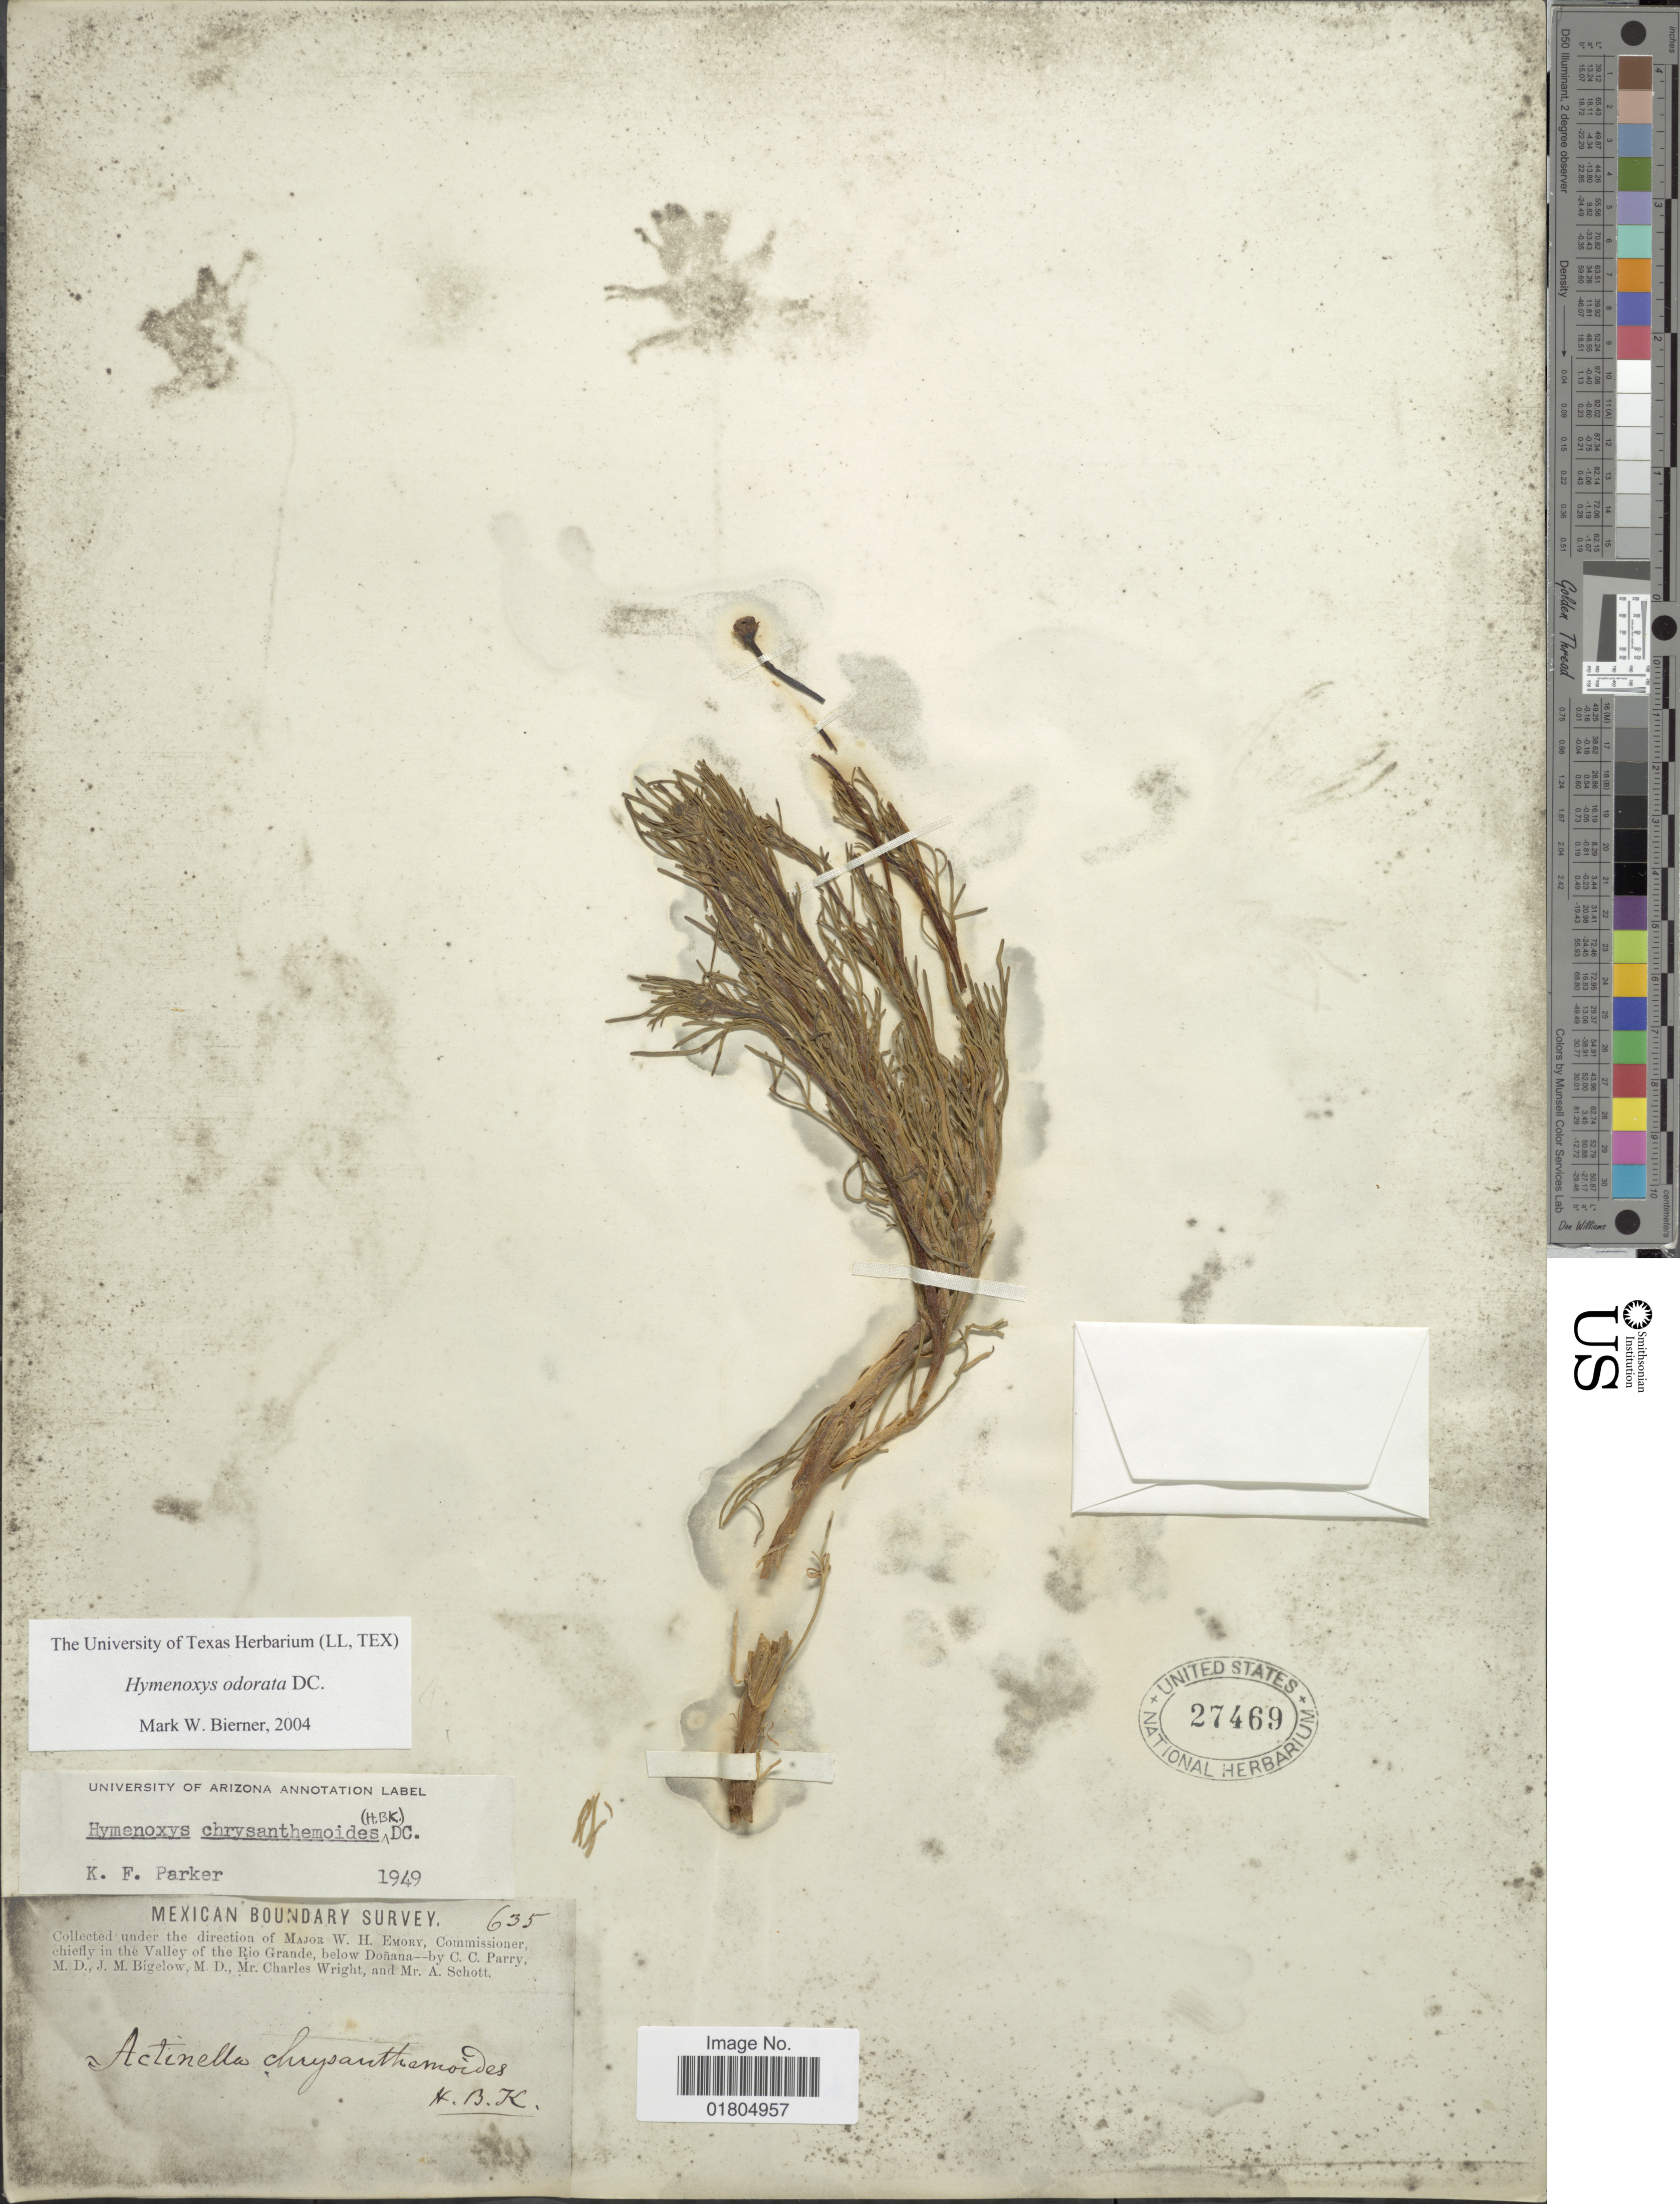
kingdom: Plantae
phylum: Tracheophyta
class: Magnoliopsida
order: Asterales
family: Asteraceae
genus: Hymenoxys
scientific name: Hymenoxys odorata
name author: DC.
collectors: C. C. Parry, J. M. Bigelow, C. Wright & A. Schott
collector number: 635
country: Mexico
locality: In the Valley of the Rio Grande, below Donana, Mexican Boundary Survey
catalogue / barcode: US 27469